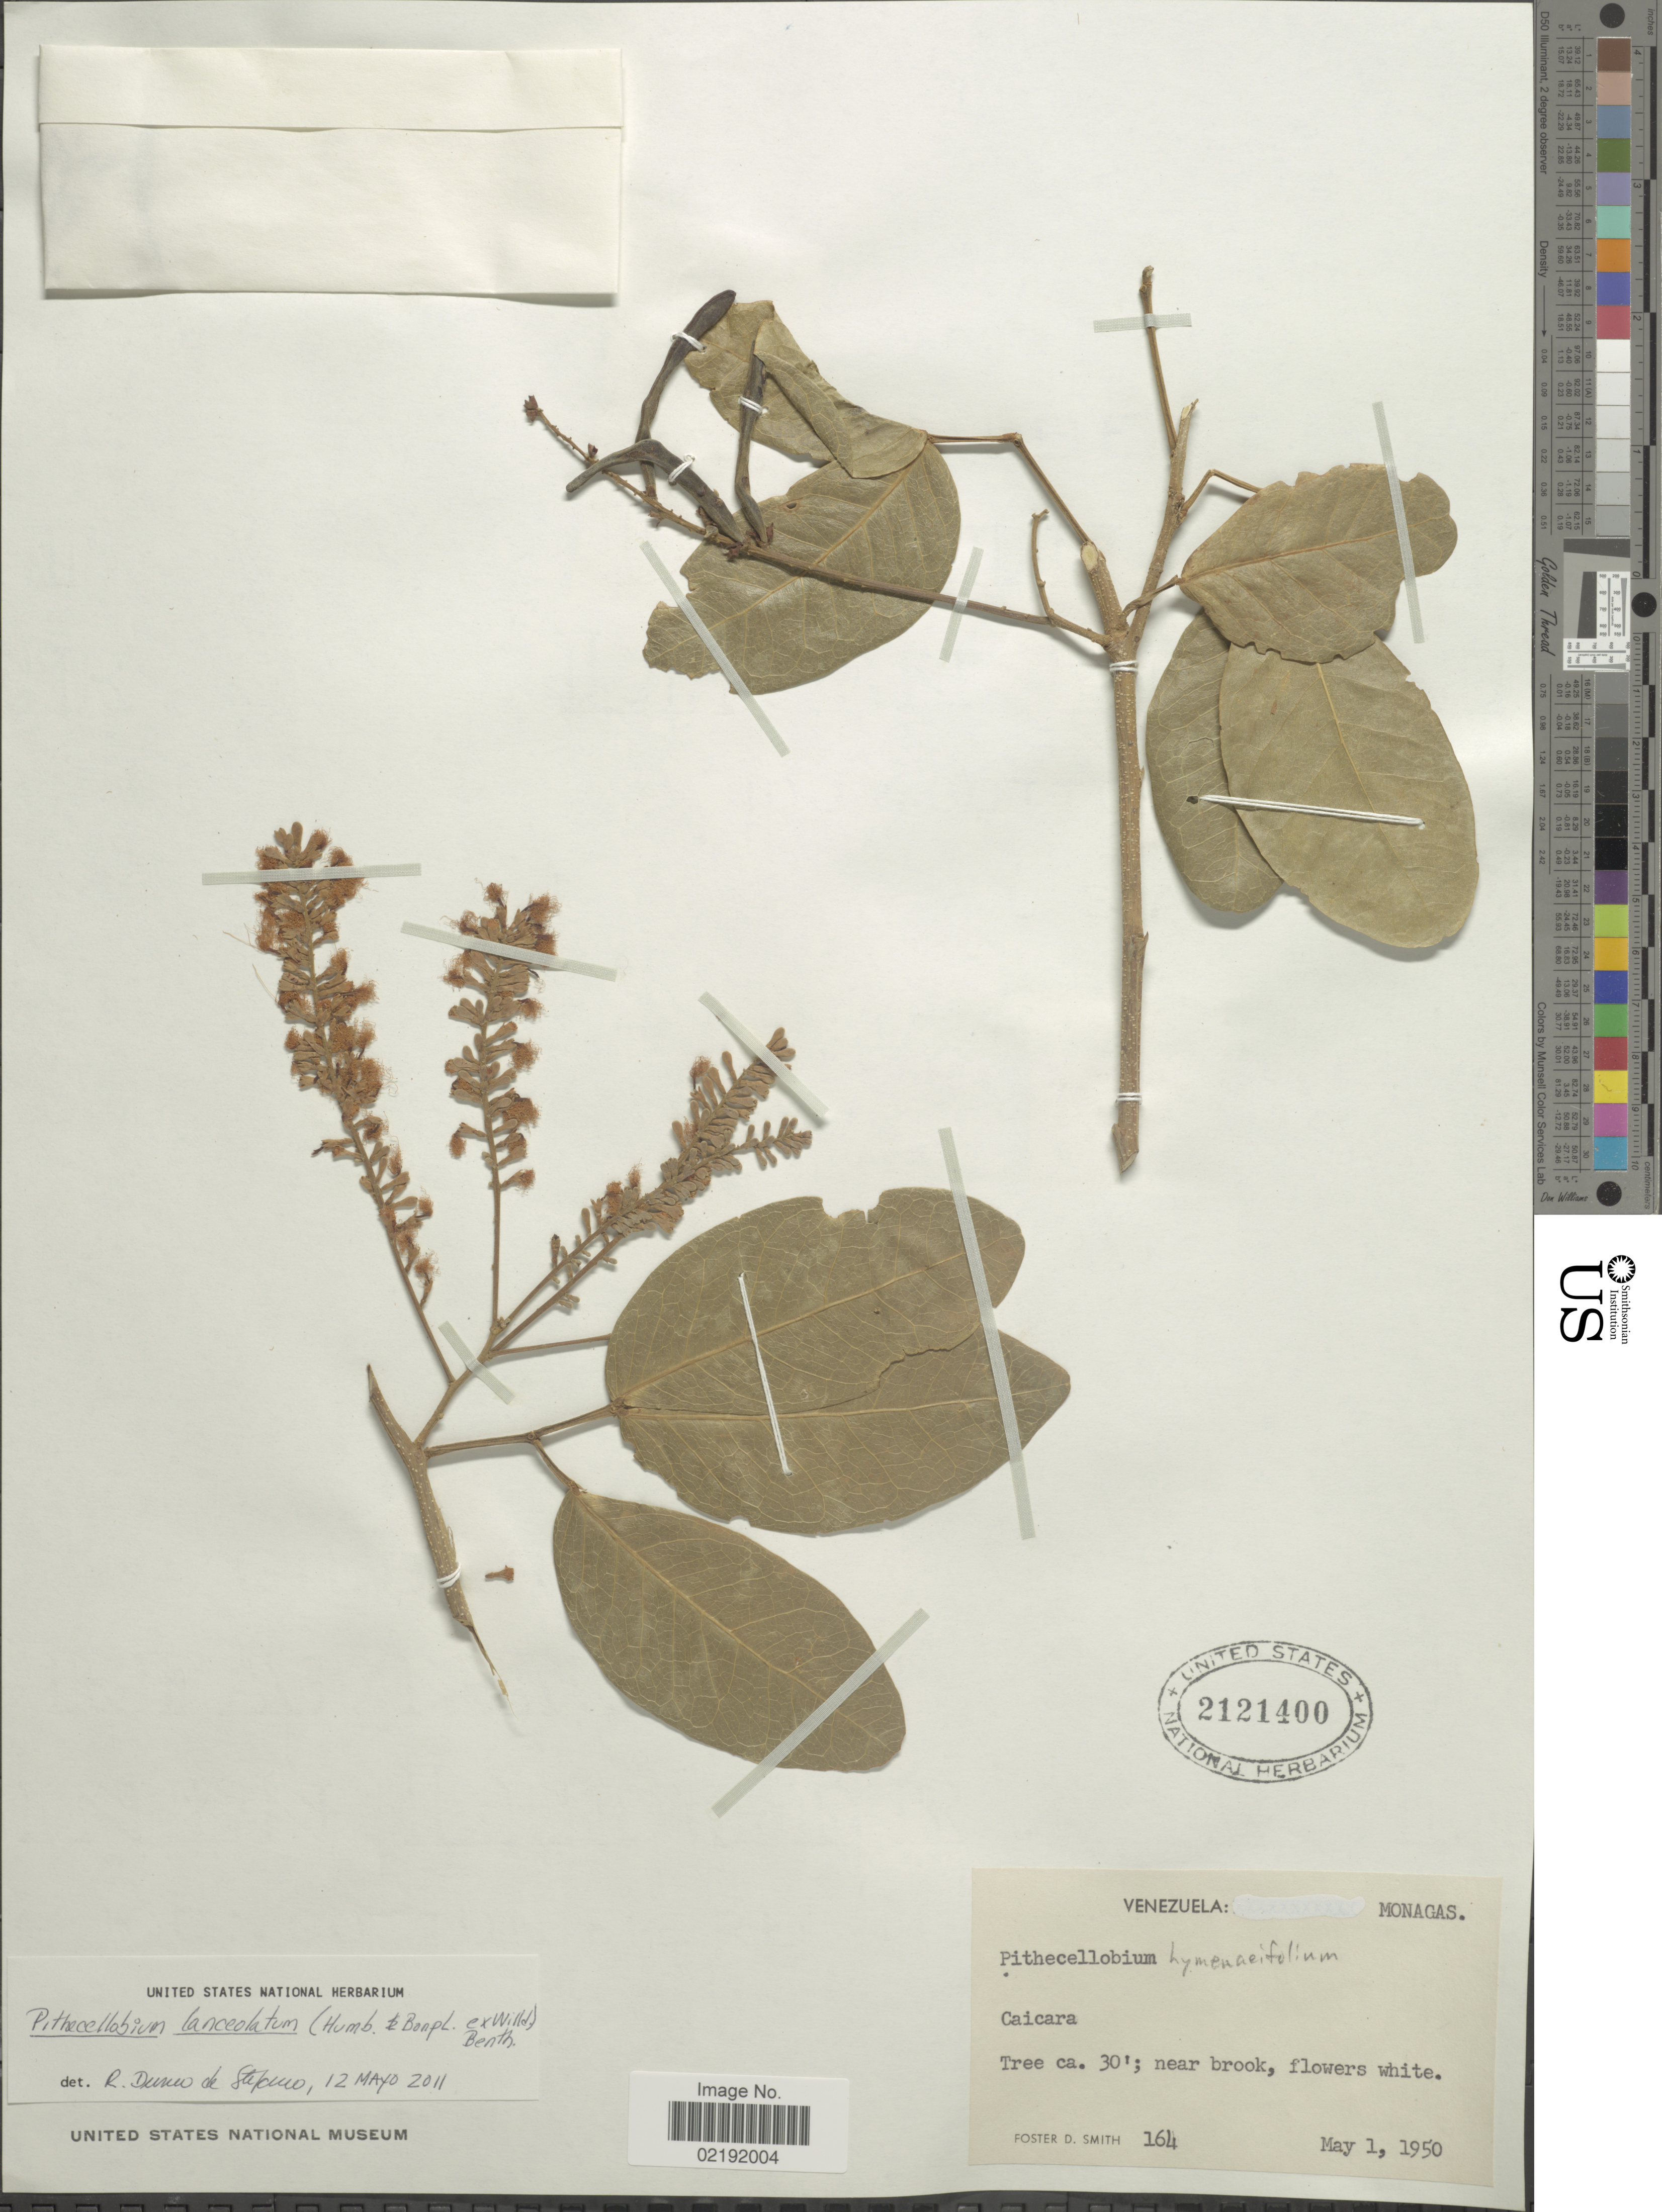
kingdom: Plantae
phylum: Tracheophyta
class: Magnoliopsida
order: Fabales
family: Fabaceae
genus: Pithecellobium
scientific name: Pithecellobium lanceolatum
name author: (Humb. & Bonpl. ex Willd.) Benth.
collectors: F. Smith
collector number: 164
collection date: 1950-05-01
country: Venezuela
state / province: Monagas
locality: Caicara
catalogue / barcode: US 2121400